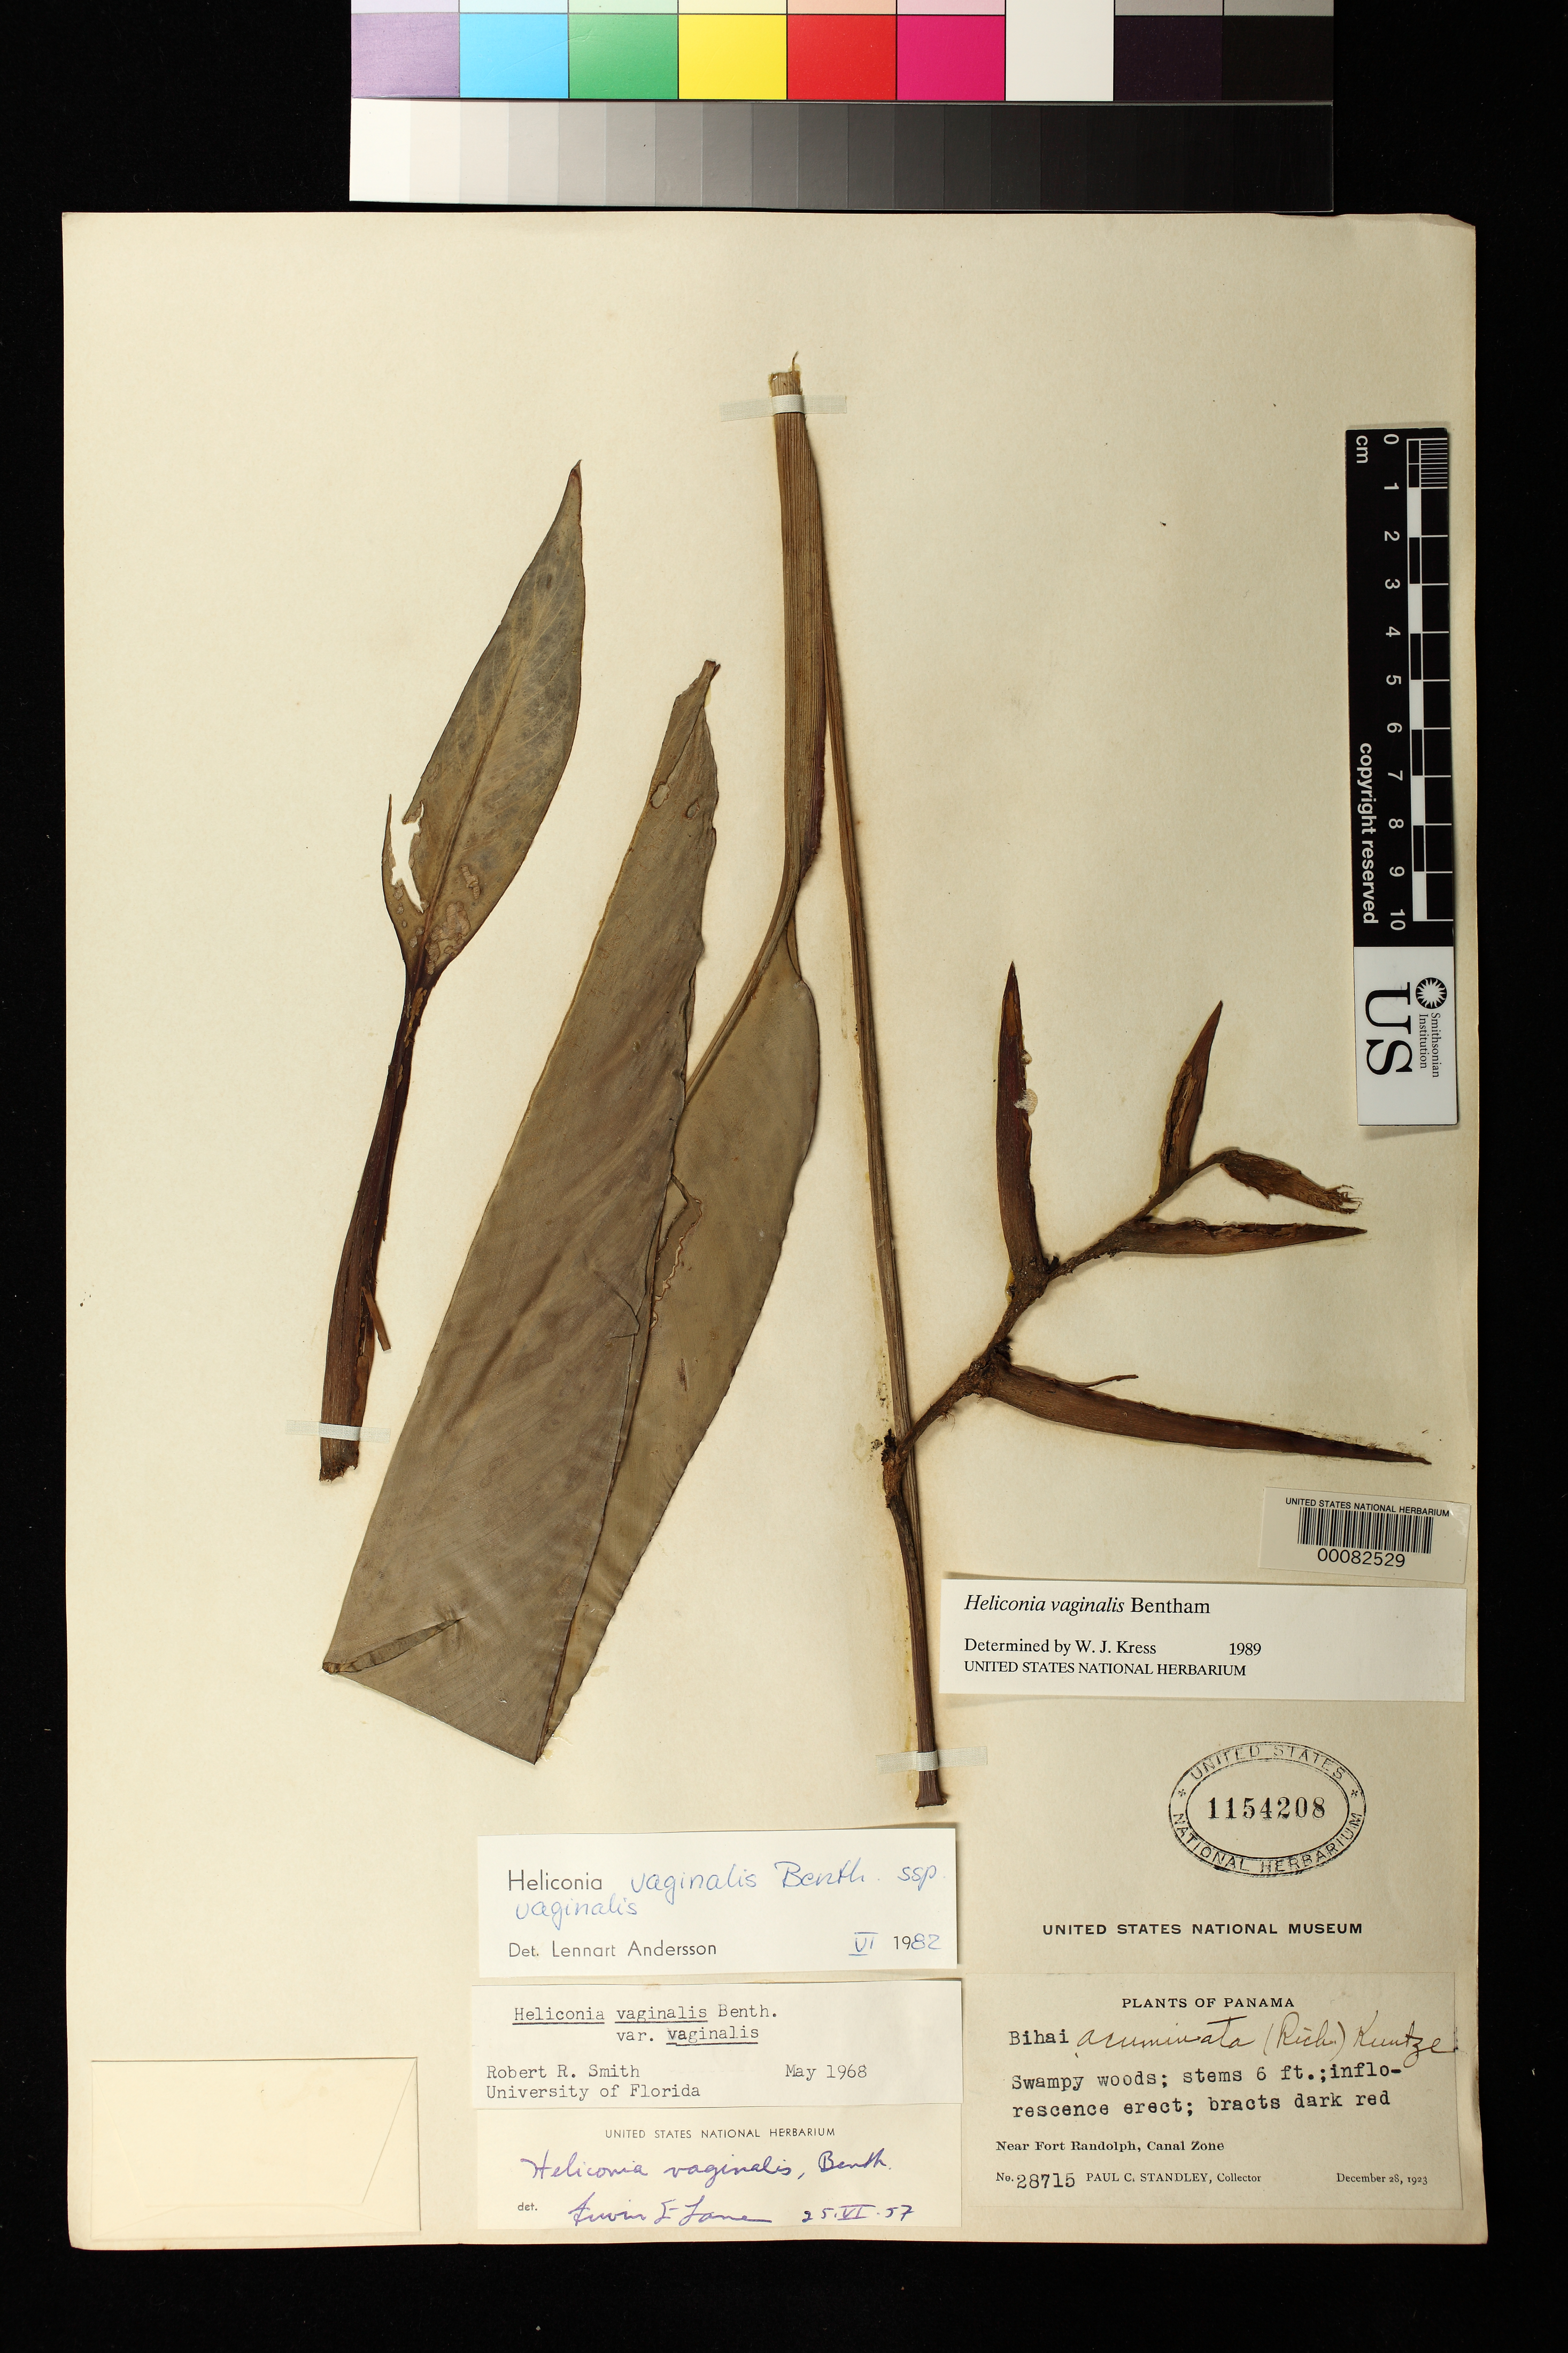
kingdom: Plantae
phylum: Tracheophyta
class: Liliopsida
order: Zingiberales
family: Heliconiaceae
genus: Heliconia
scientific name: Heliconia vaginalis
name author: Benth.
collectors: P. C. Standley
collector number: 28715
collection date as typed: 28 Dec 1923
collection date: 1923-12-28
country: Panama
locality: Near Fort Randolph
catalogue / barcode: US 1154208